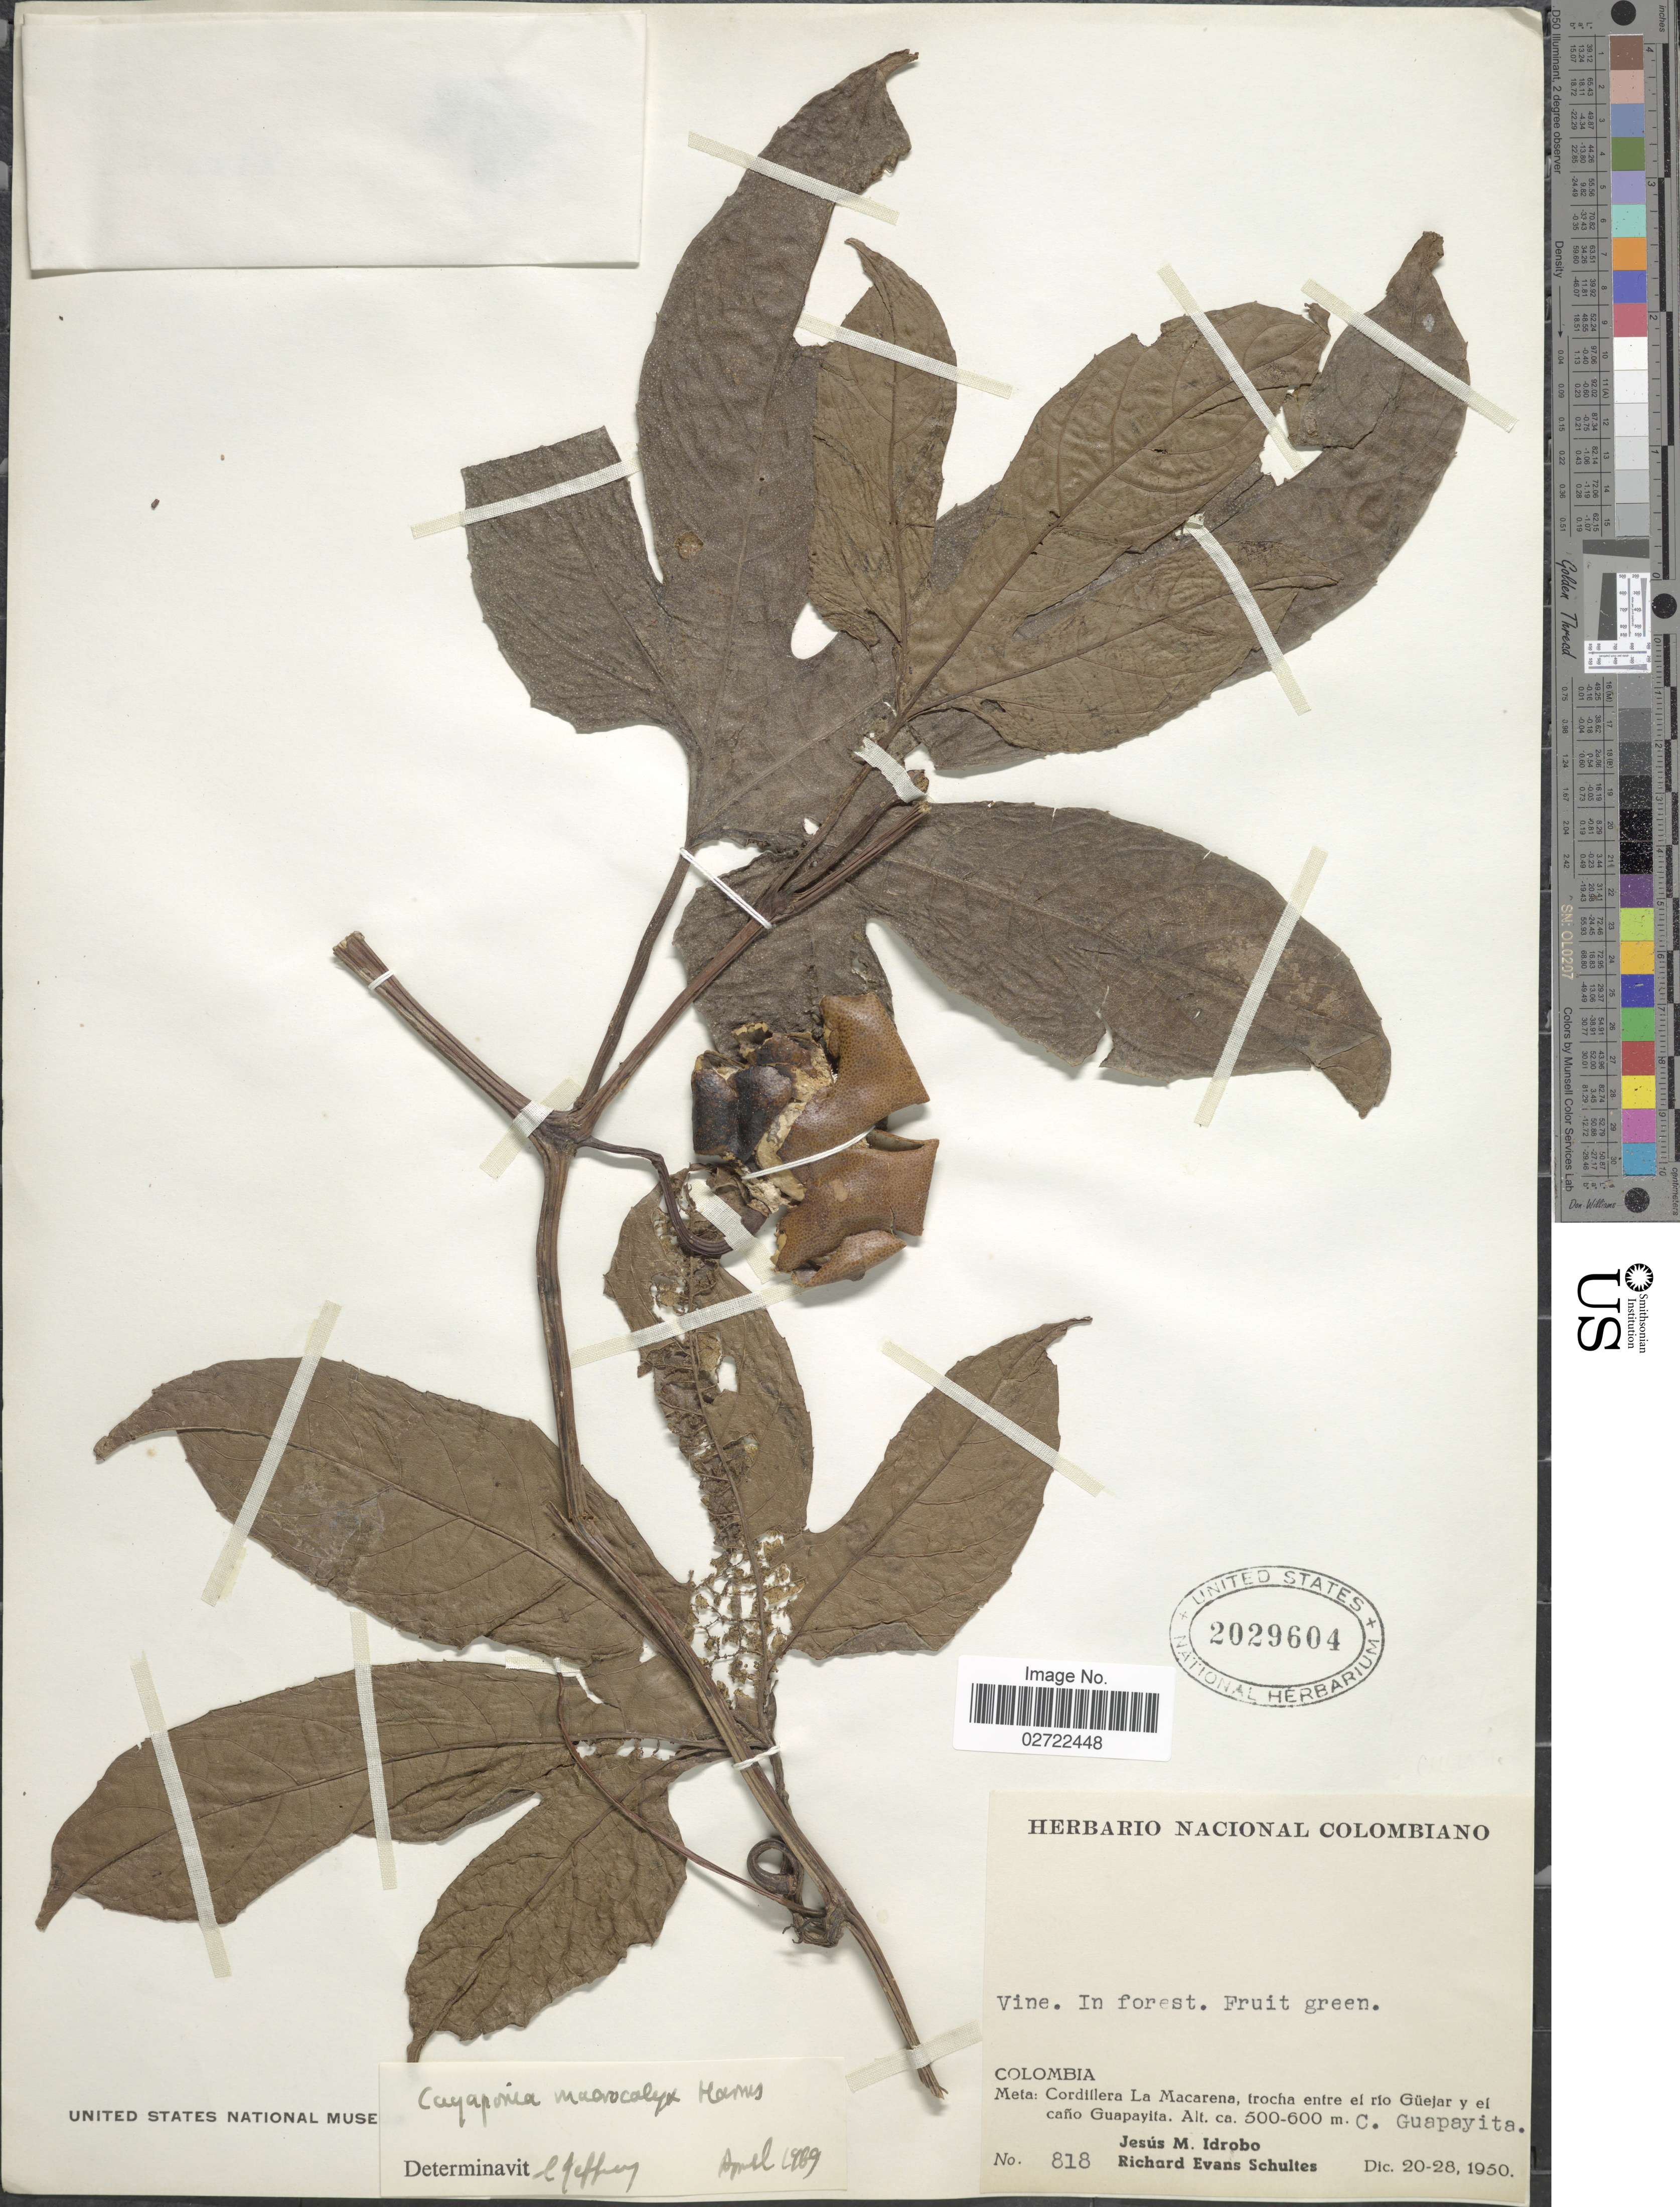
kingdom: Plantae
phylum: Tracheophyta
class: Magnoliopsida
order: Cucurbitales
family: Cucurbitaceae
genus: Cayaponia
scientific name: Cayaponia peruviana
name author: (Poepp. & Endl.) Cogn.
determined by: Nee, Michael H.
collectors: J. M. Idrobo & R. E. Schultes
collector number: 818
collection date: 1950-12-20/1950-12-28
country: Colombia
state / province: Meta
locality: Cordillera La Macarena, trocha entre el rio Güejar y el caño Guapayita. C. Guapayita.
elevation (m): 500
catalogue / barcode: US 2029604